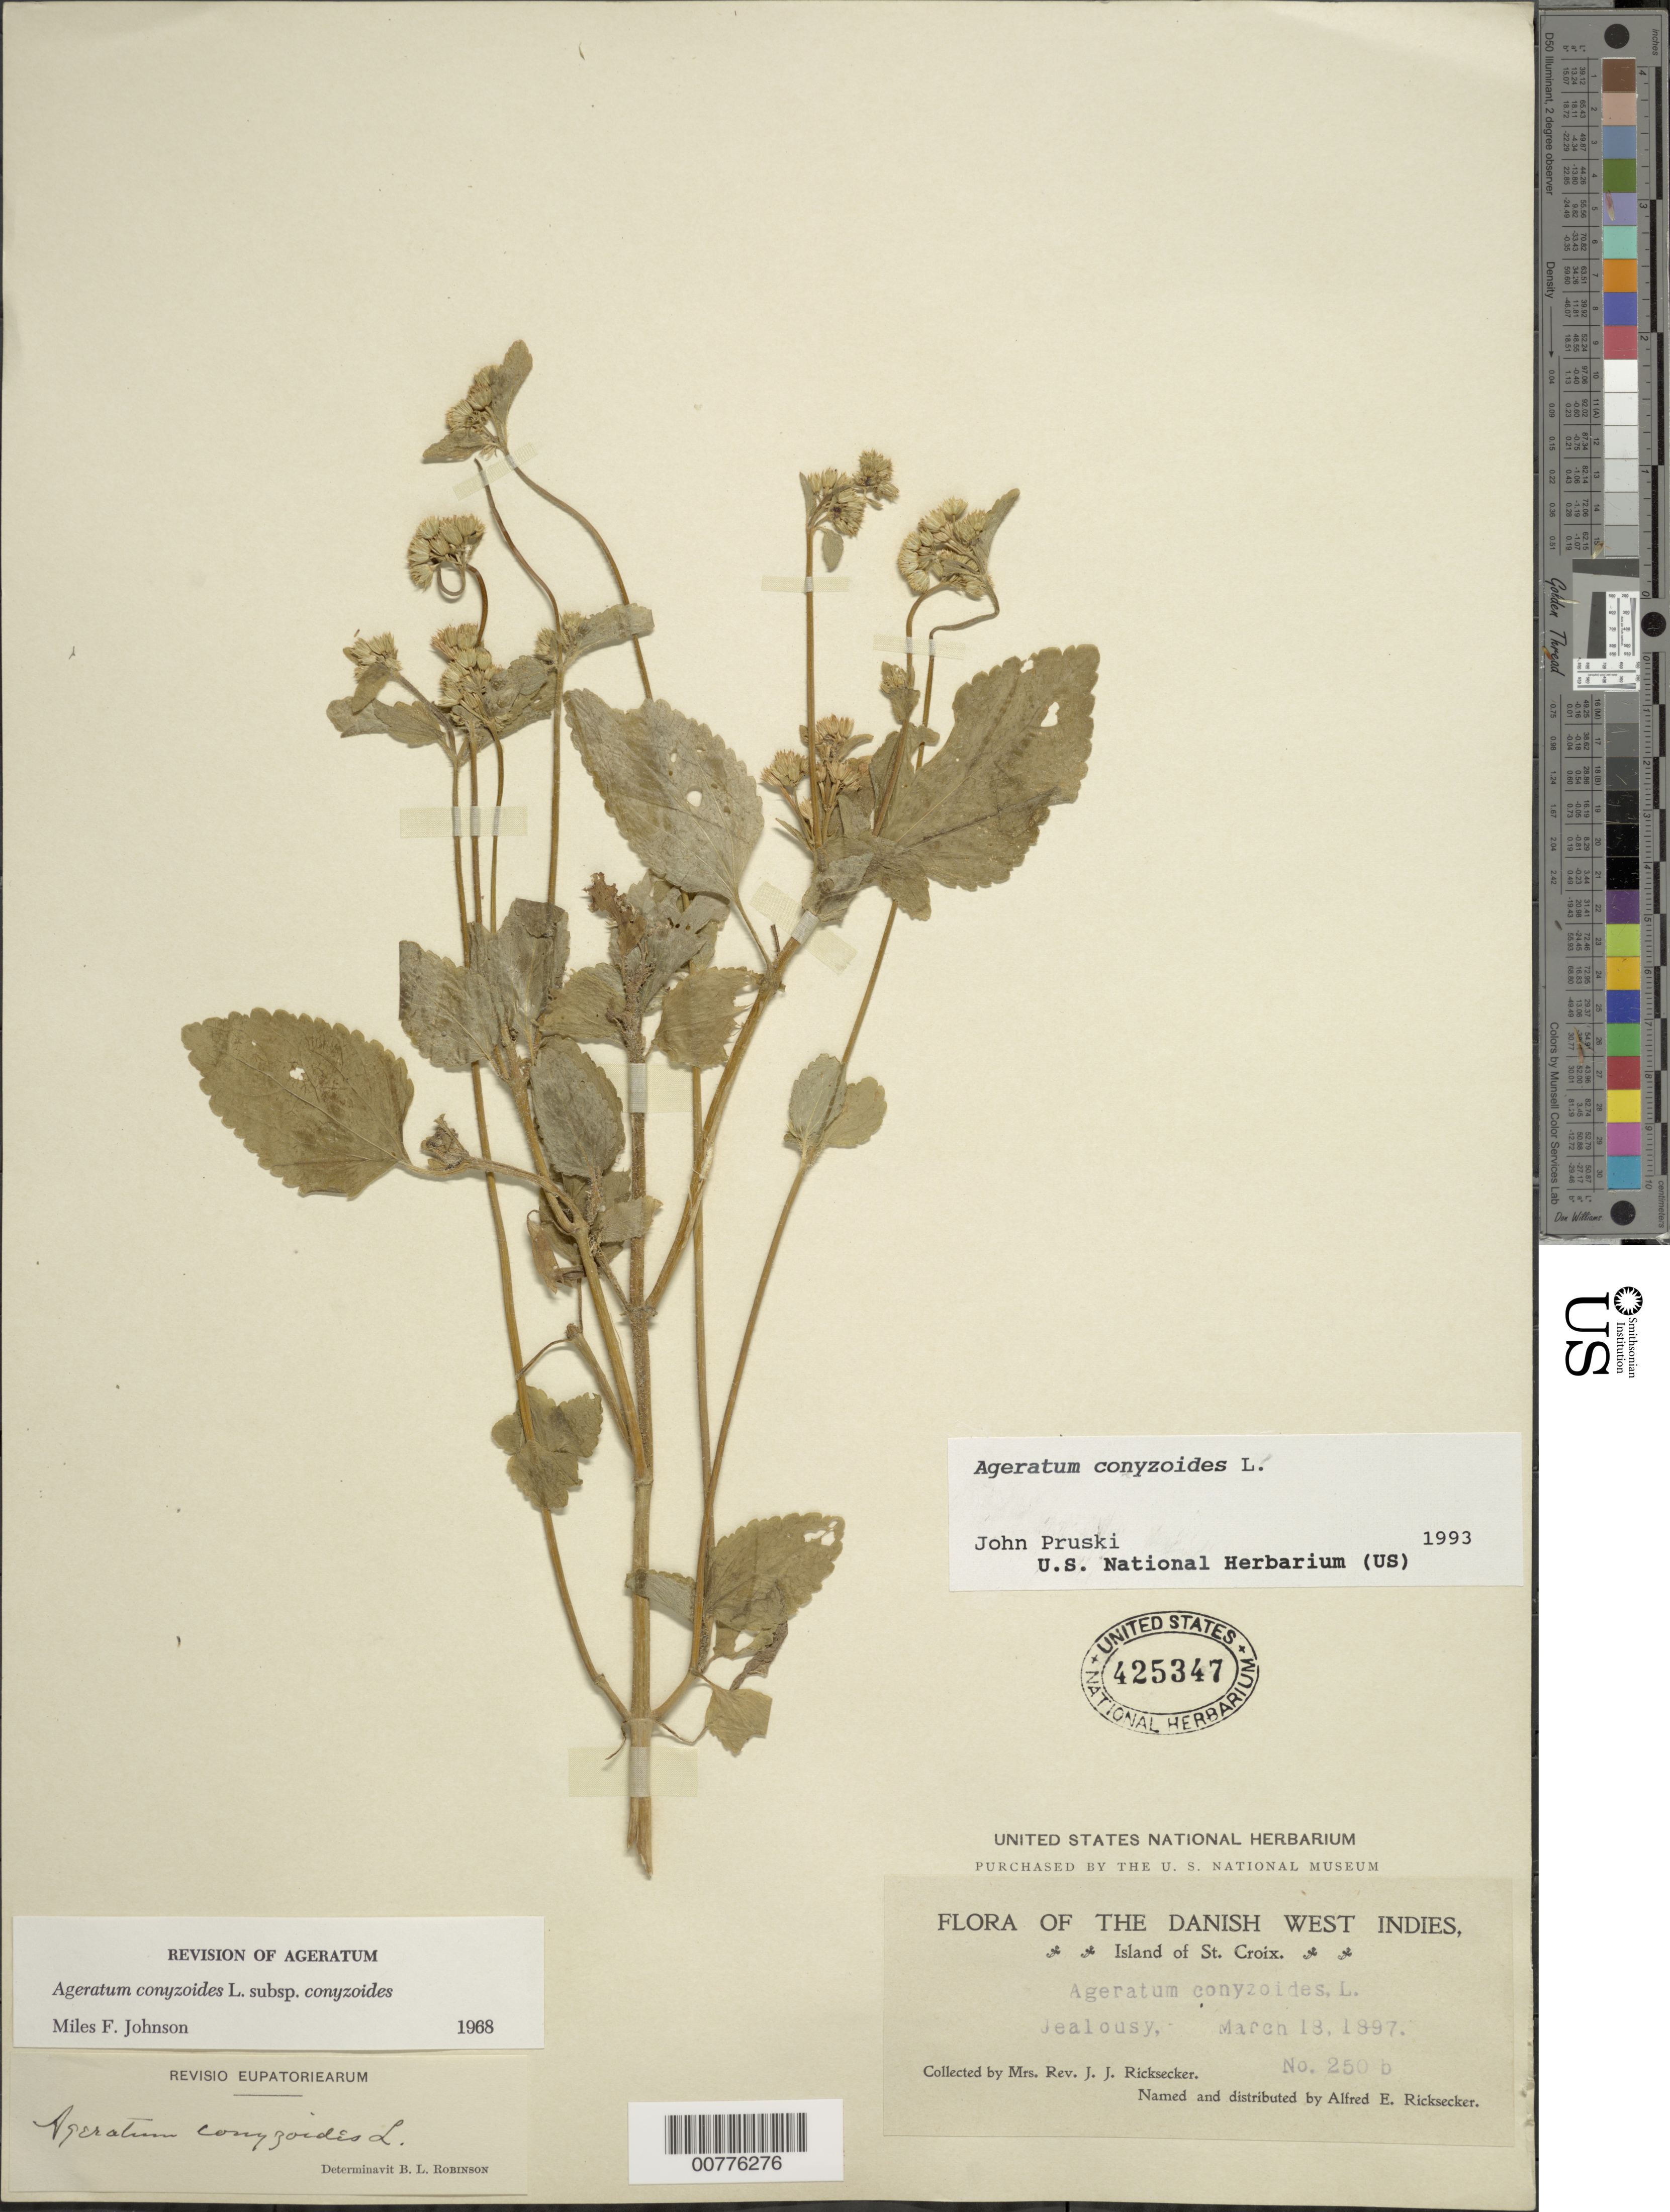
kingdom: Plantae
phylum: Tracheophyta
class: Magnoliopsida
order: Asterales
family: Asteraceae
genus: Ageratum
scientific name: Ageratum conyzoides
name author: L.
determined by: Pruski, J. F.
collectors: L. A. Ricksecker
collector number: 250b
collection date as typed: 18 Mar 1897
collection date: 1897-03-18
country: U.S. Virgin Islands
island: St. Croix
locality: Jealousy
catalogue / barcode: US 425347